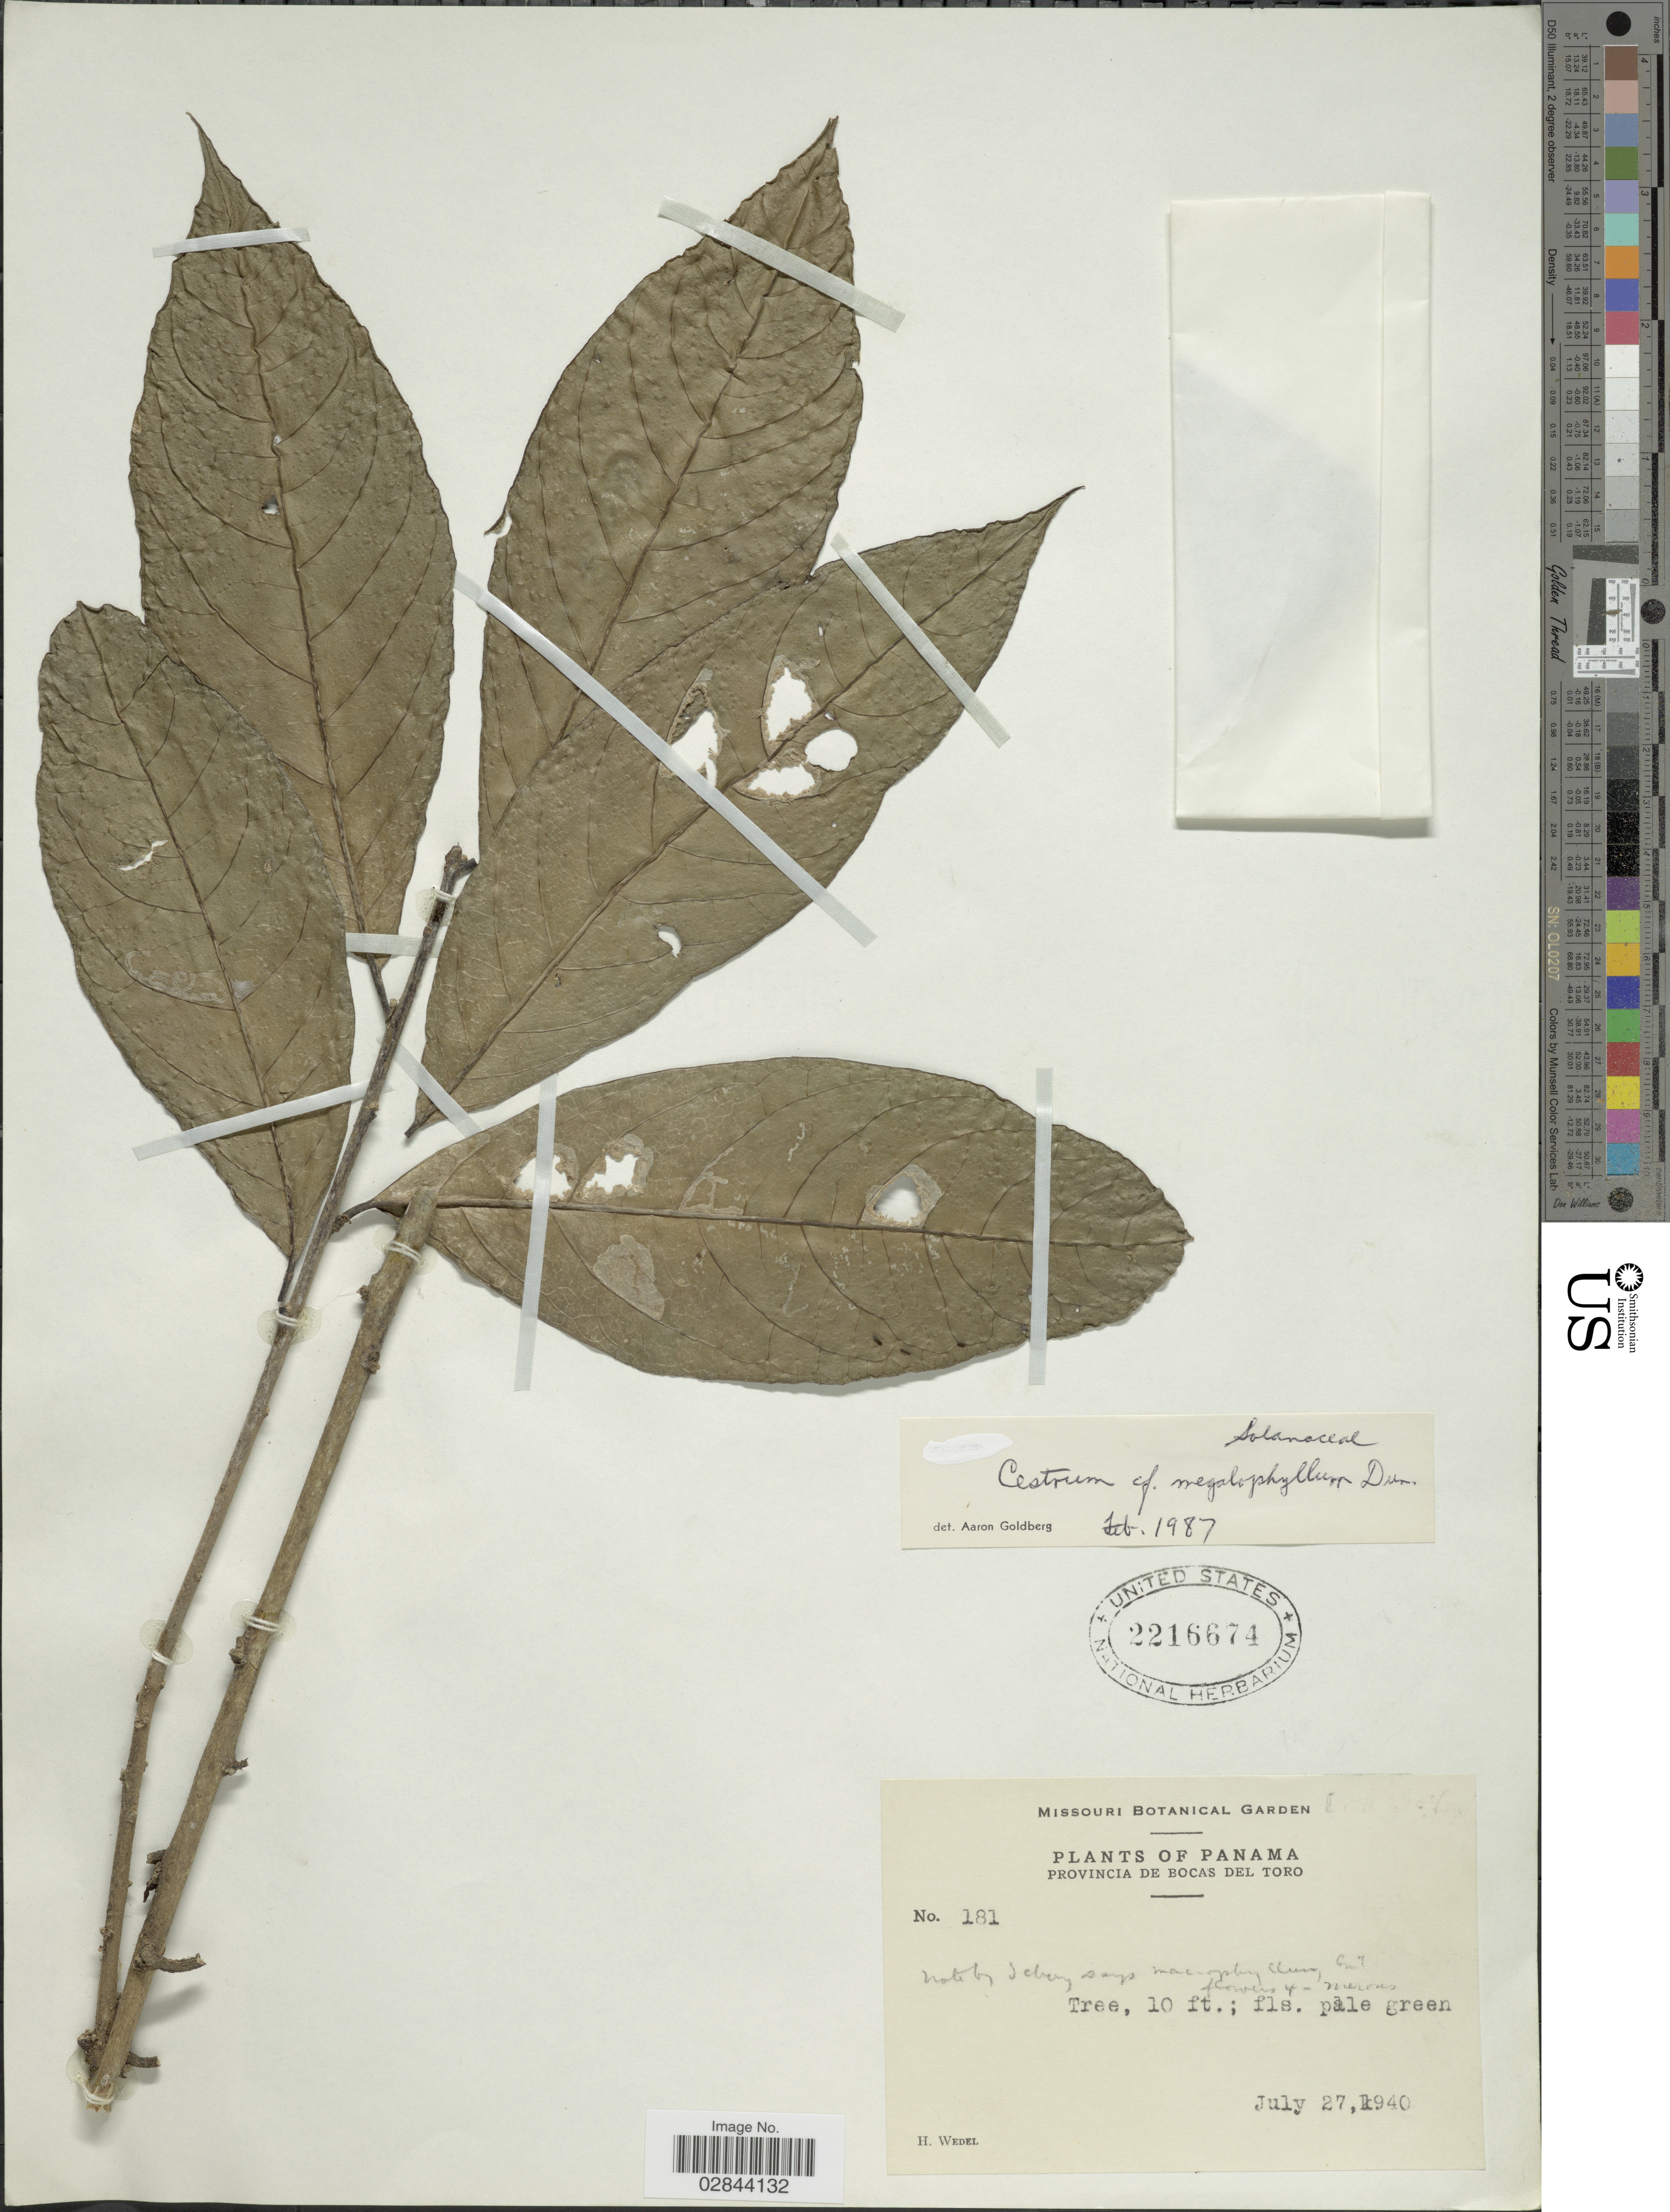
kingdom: Plantae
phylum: Tracheophyta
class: Magnoliopsida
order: Solanales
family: Solanaceae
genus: Cestrum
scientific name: Cestrum megalophyllum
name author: Dunal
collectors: H. von Wedel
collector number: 181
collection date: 1940-07-27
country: Panama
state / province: Bocas del Toro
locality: Provincia de Bocas del Toro.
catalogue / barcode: US 2216674